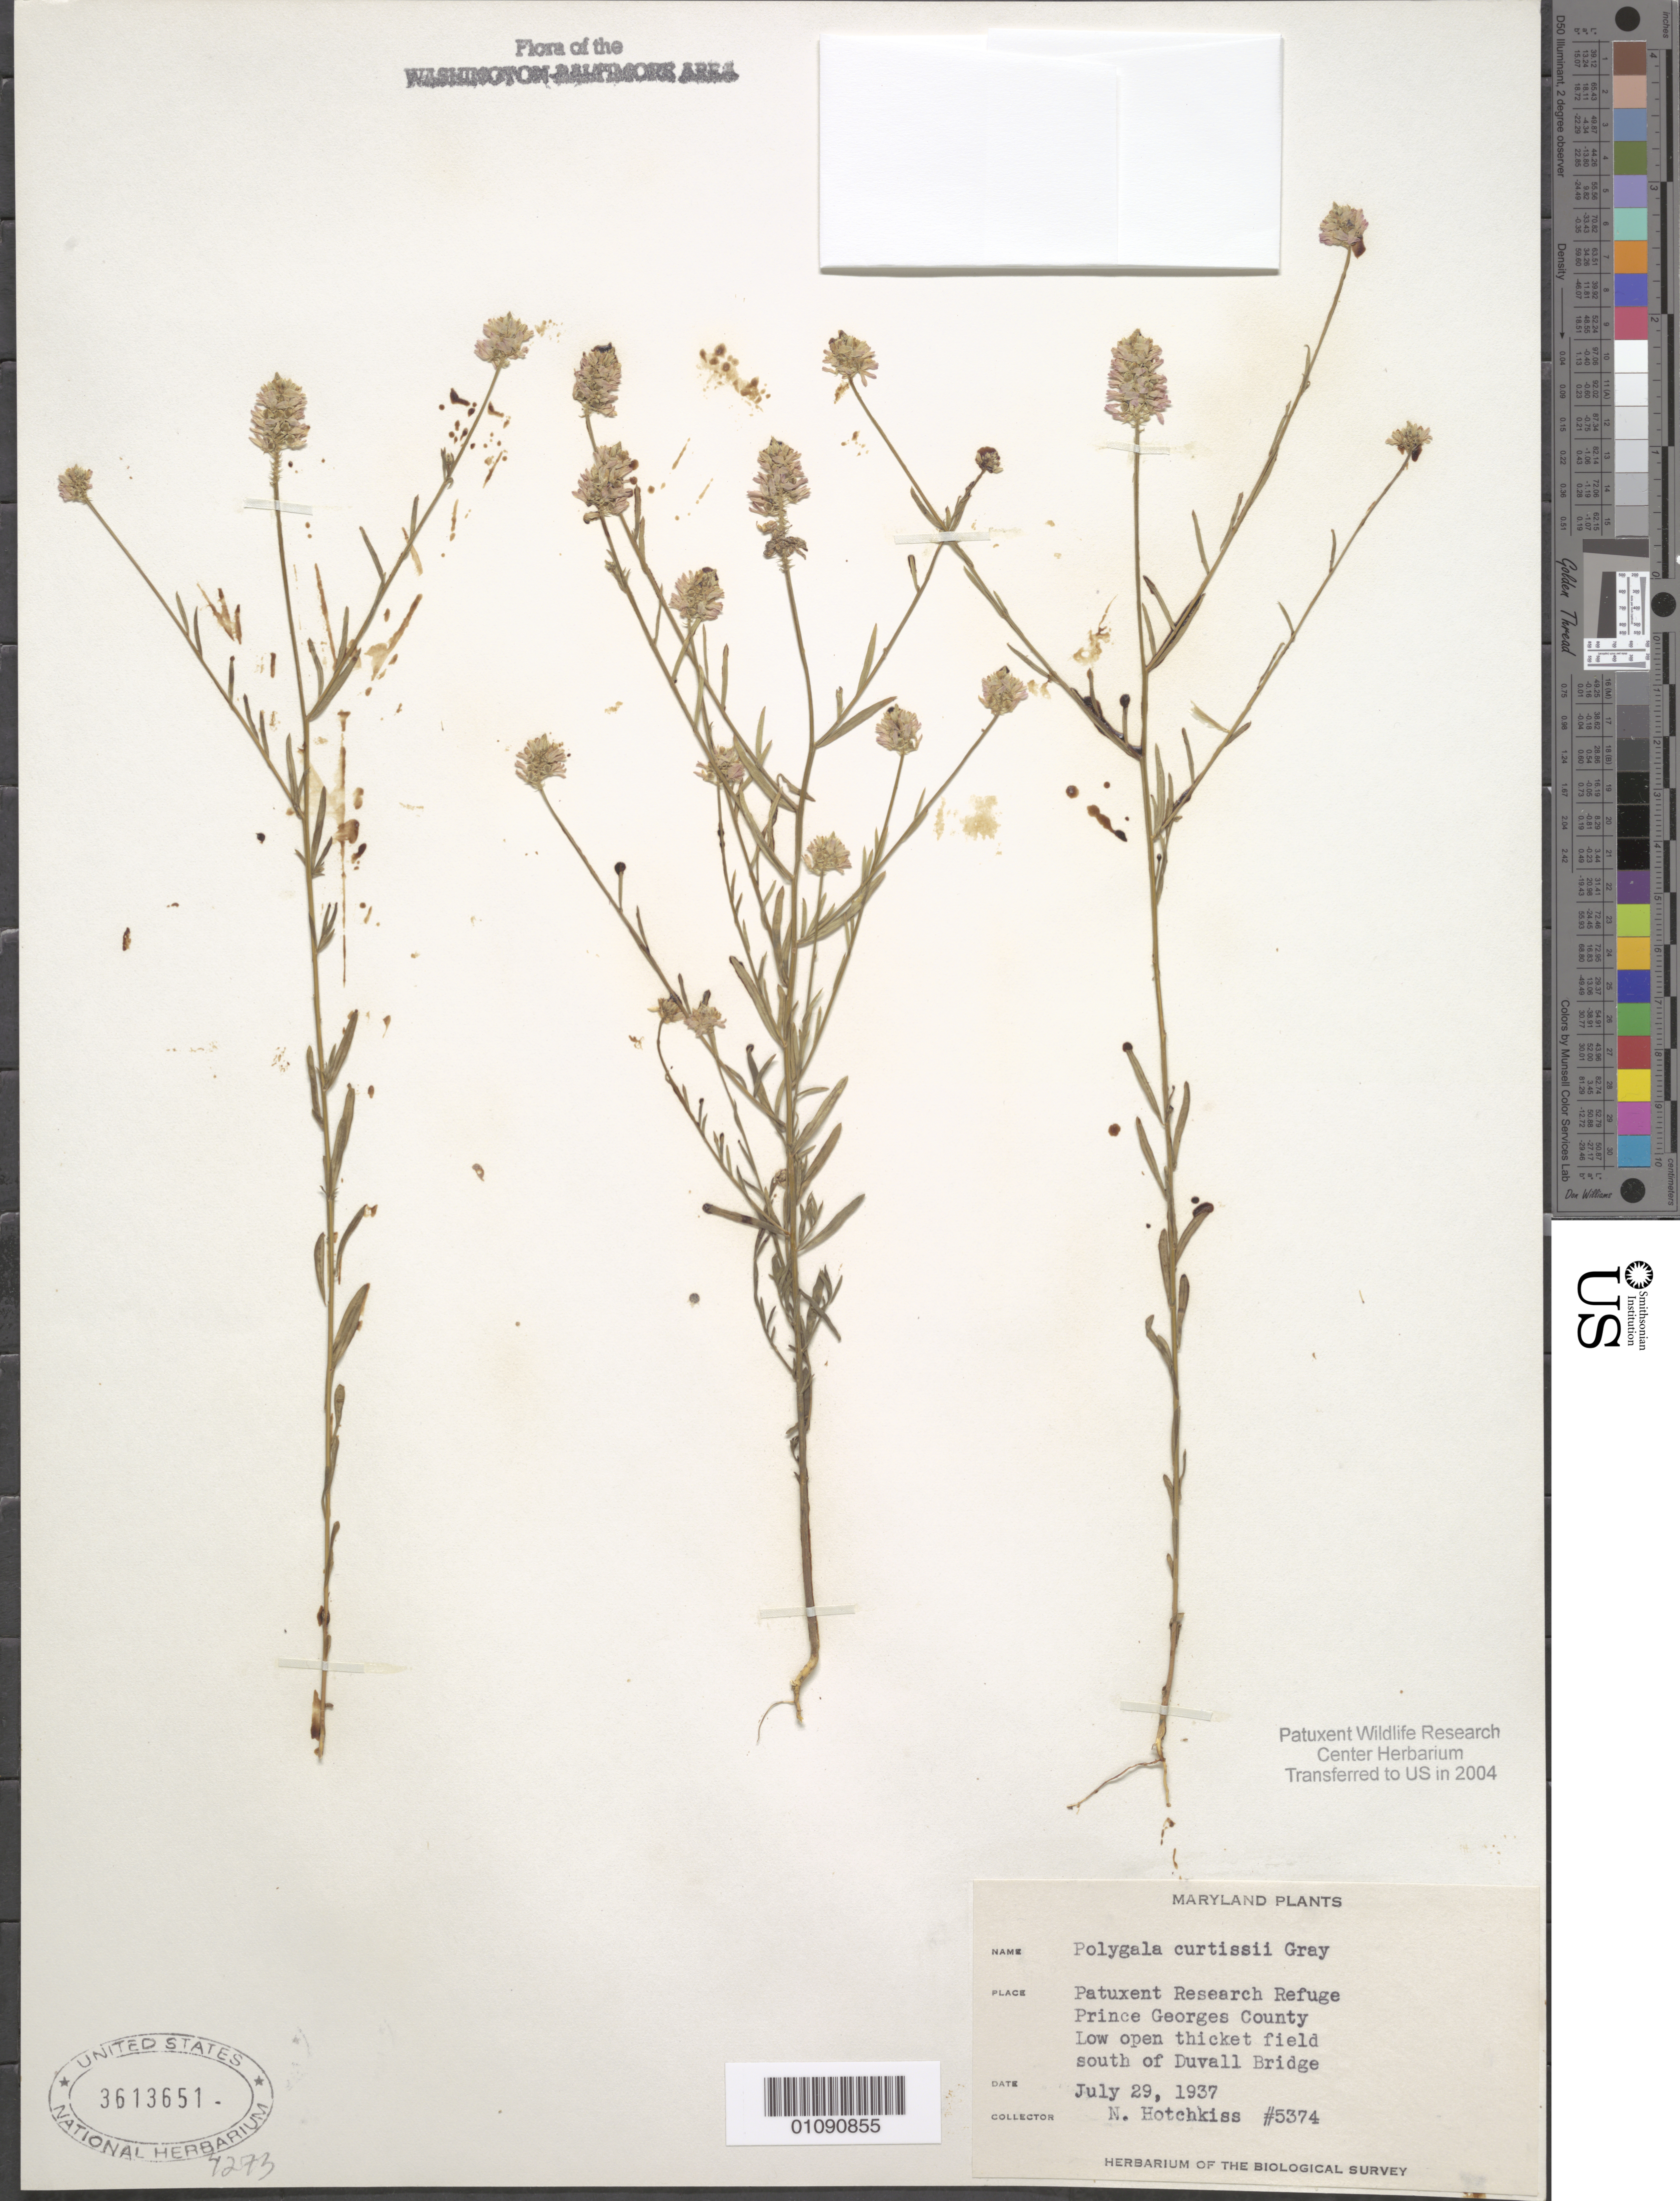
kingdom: Plantae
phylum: Tracheophyta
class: Magnoliopsida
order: Fabales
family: Polygalaceae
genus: Polygala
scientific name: Polygala curtissii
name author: A. Gray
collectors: N. Hotchkiss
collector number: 5374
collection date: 1937-07-29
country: United States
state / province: Maryland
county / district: Prince George's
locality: Patuxent Wildlife Refuge, S. of Duvall Bridge.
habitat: Low open thicket field.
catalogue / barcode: US 3613651